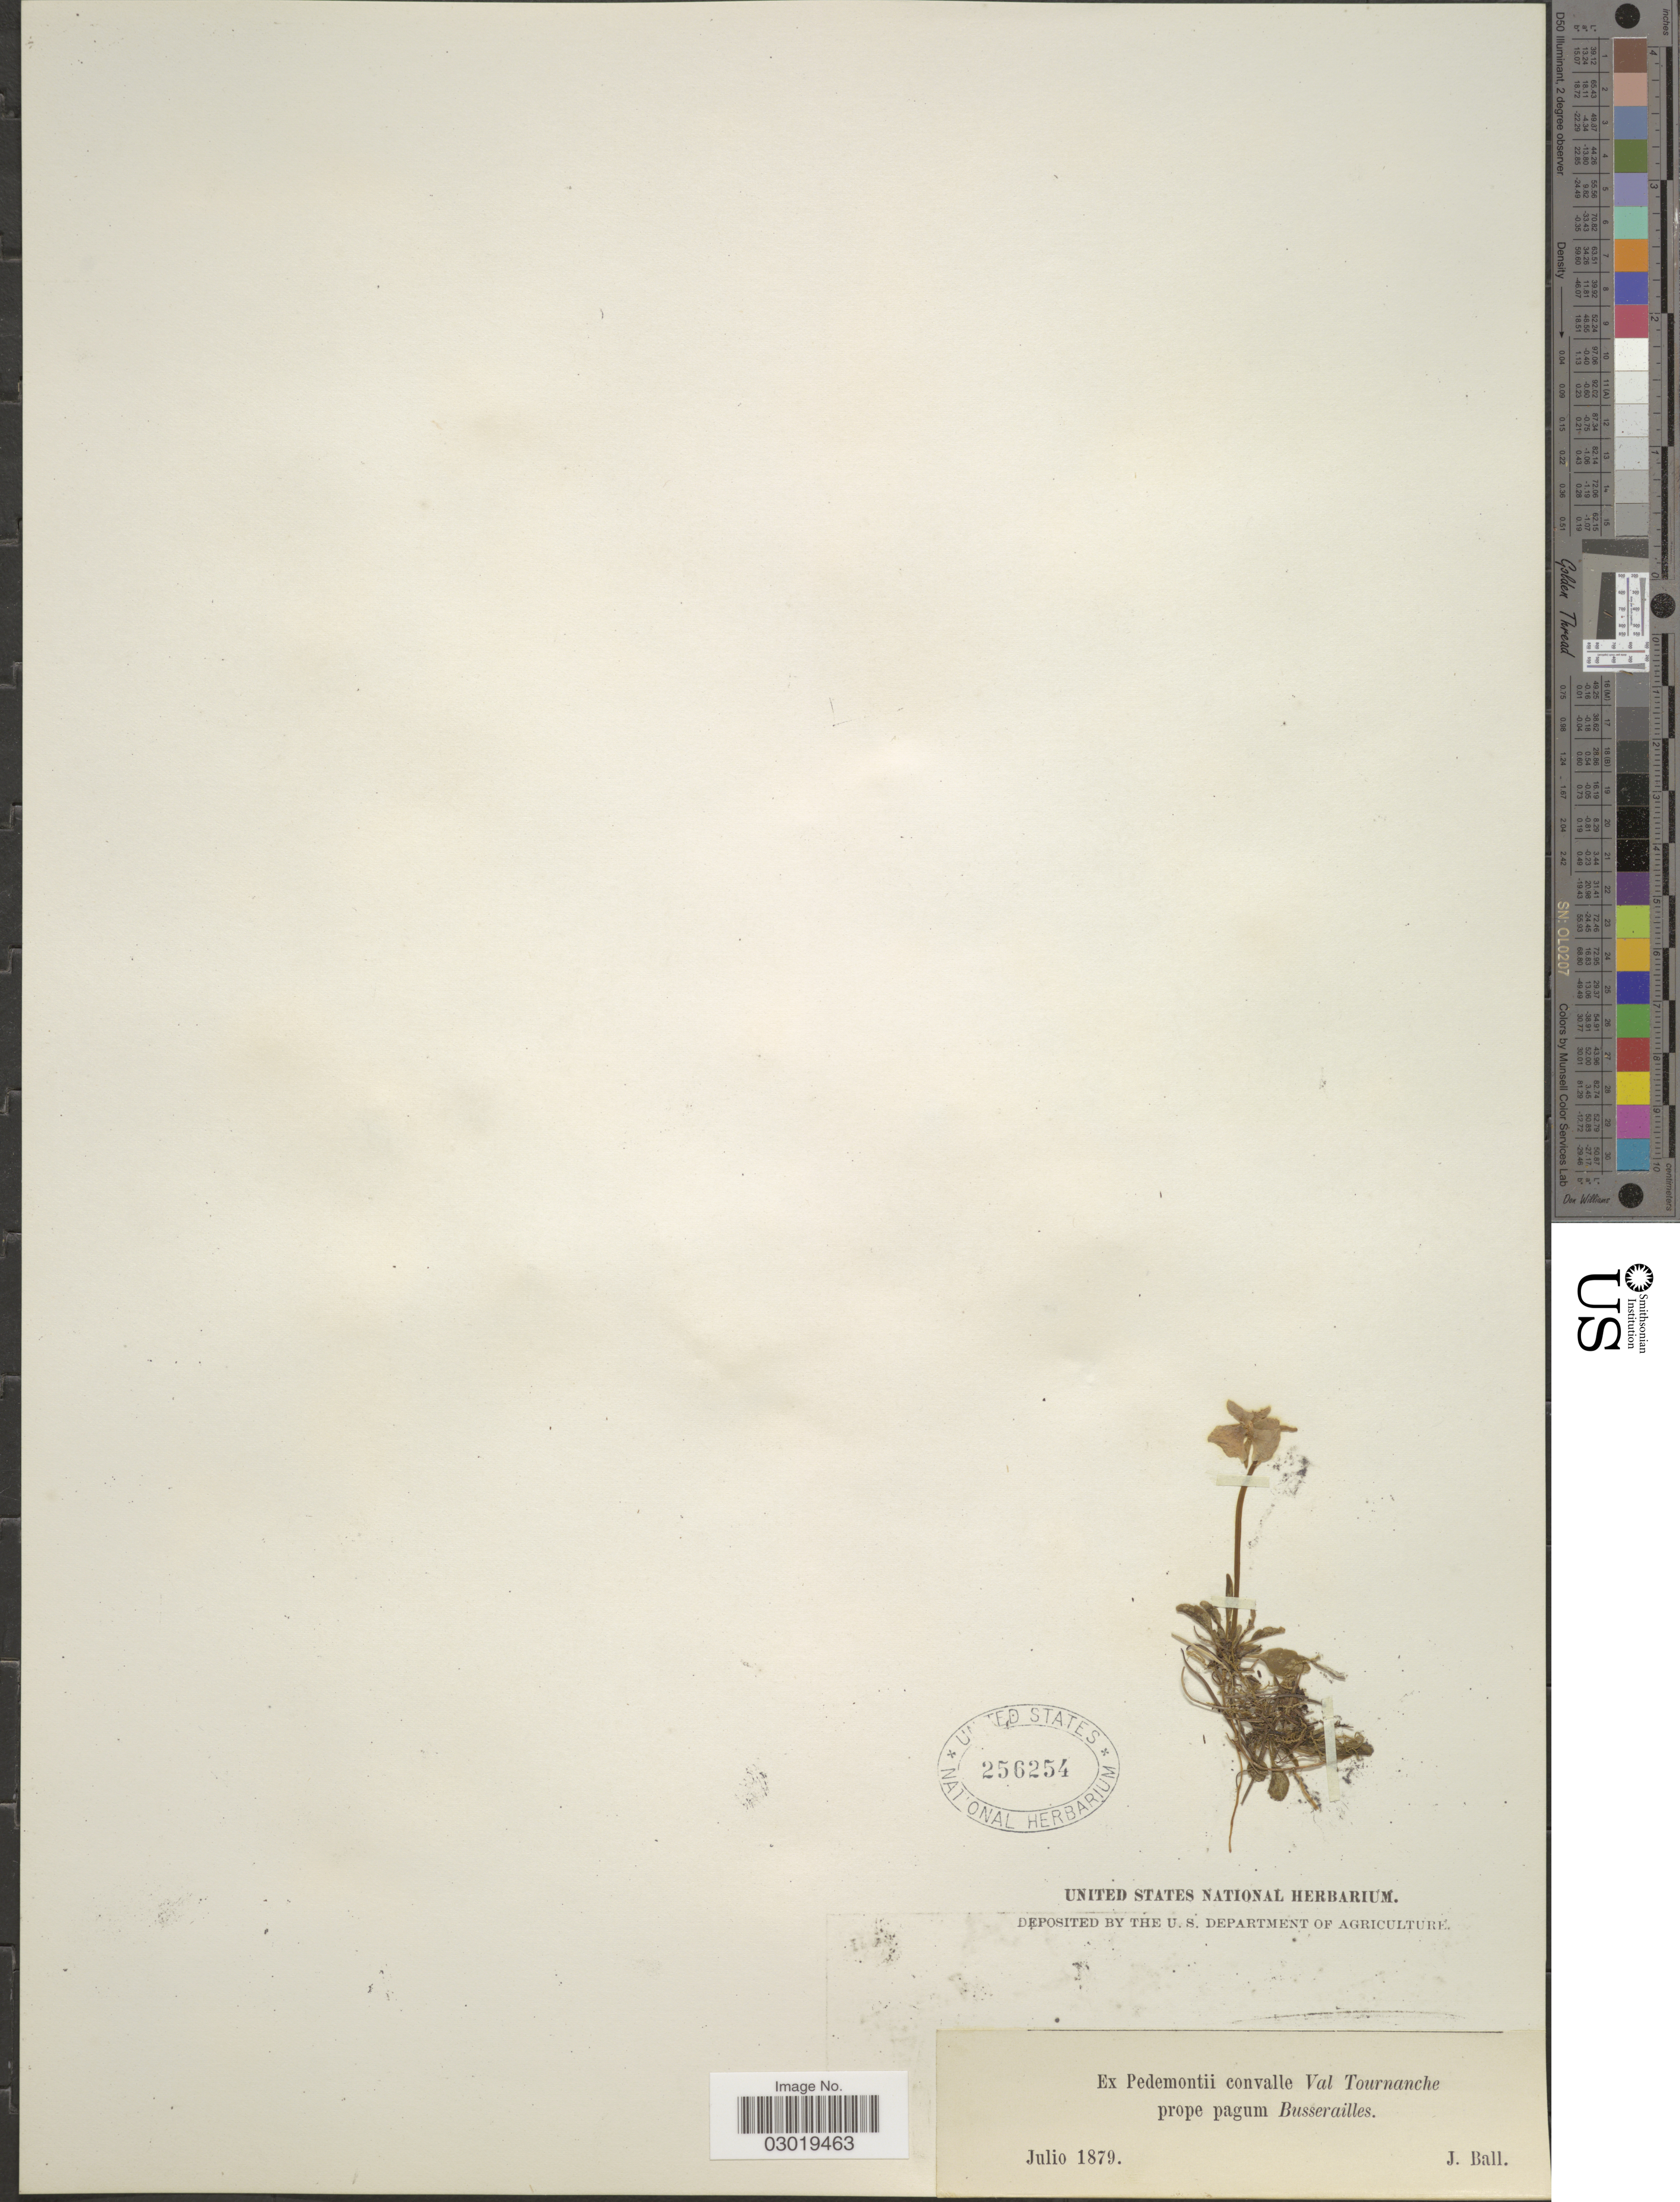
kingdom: Plantae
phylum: Tracheophyta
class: Magnoliopsida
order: Malpighiales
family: Violaceae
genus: Viola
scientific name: Viola sp.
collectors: J. Ball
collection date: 1879-07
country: Italy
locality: Ex Pedemontii convalle Val Tournanche prope pagum Busserailles.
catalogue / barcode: US 256254